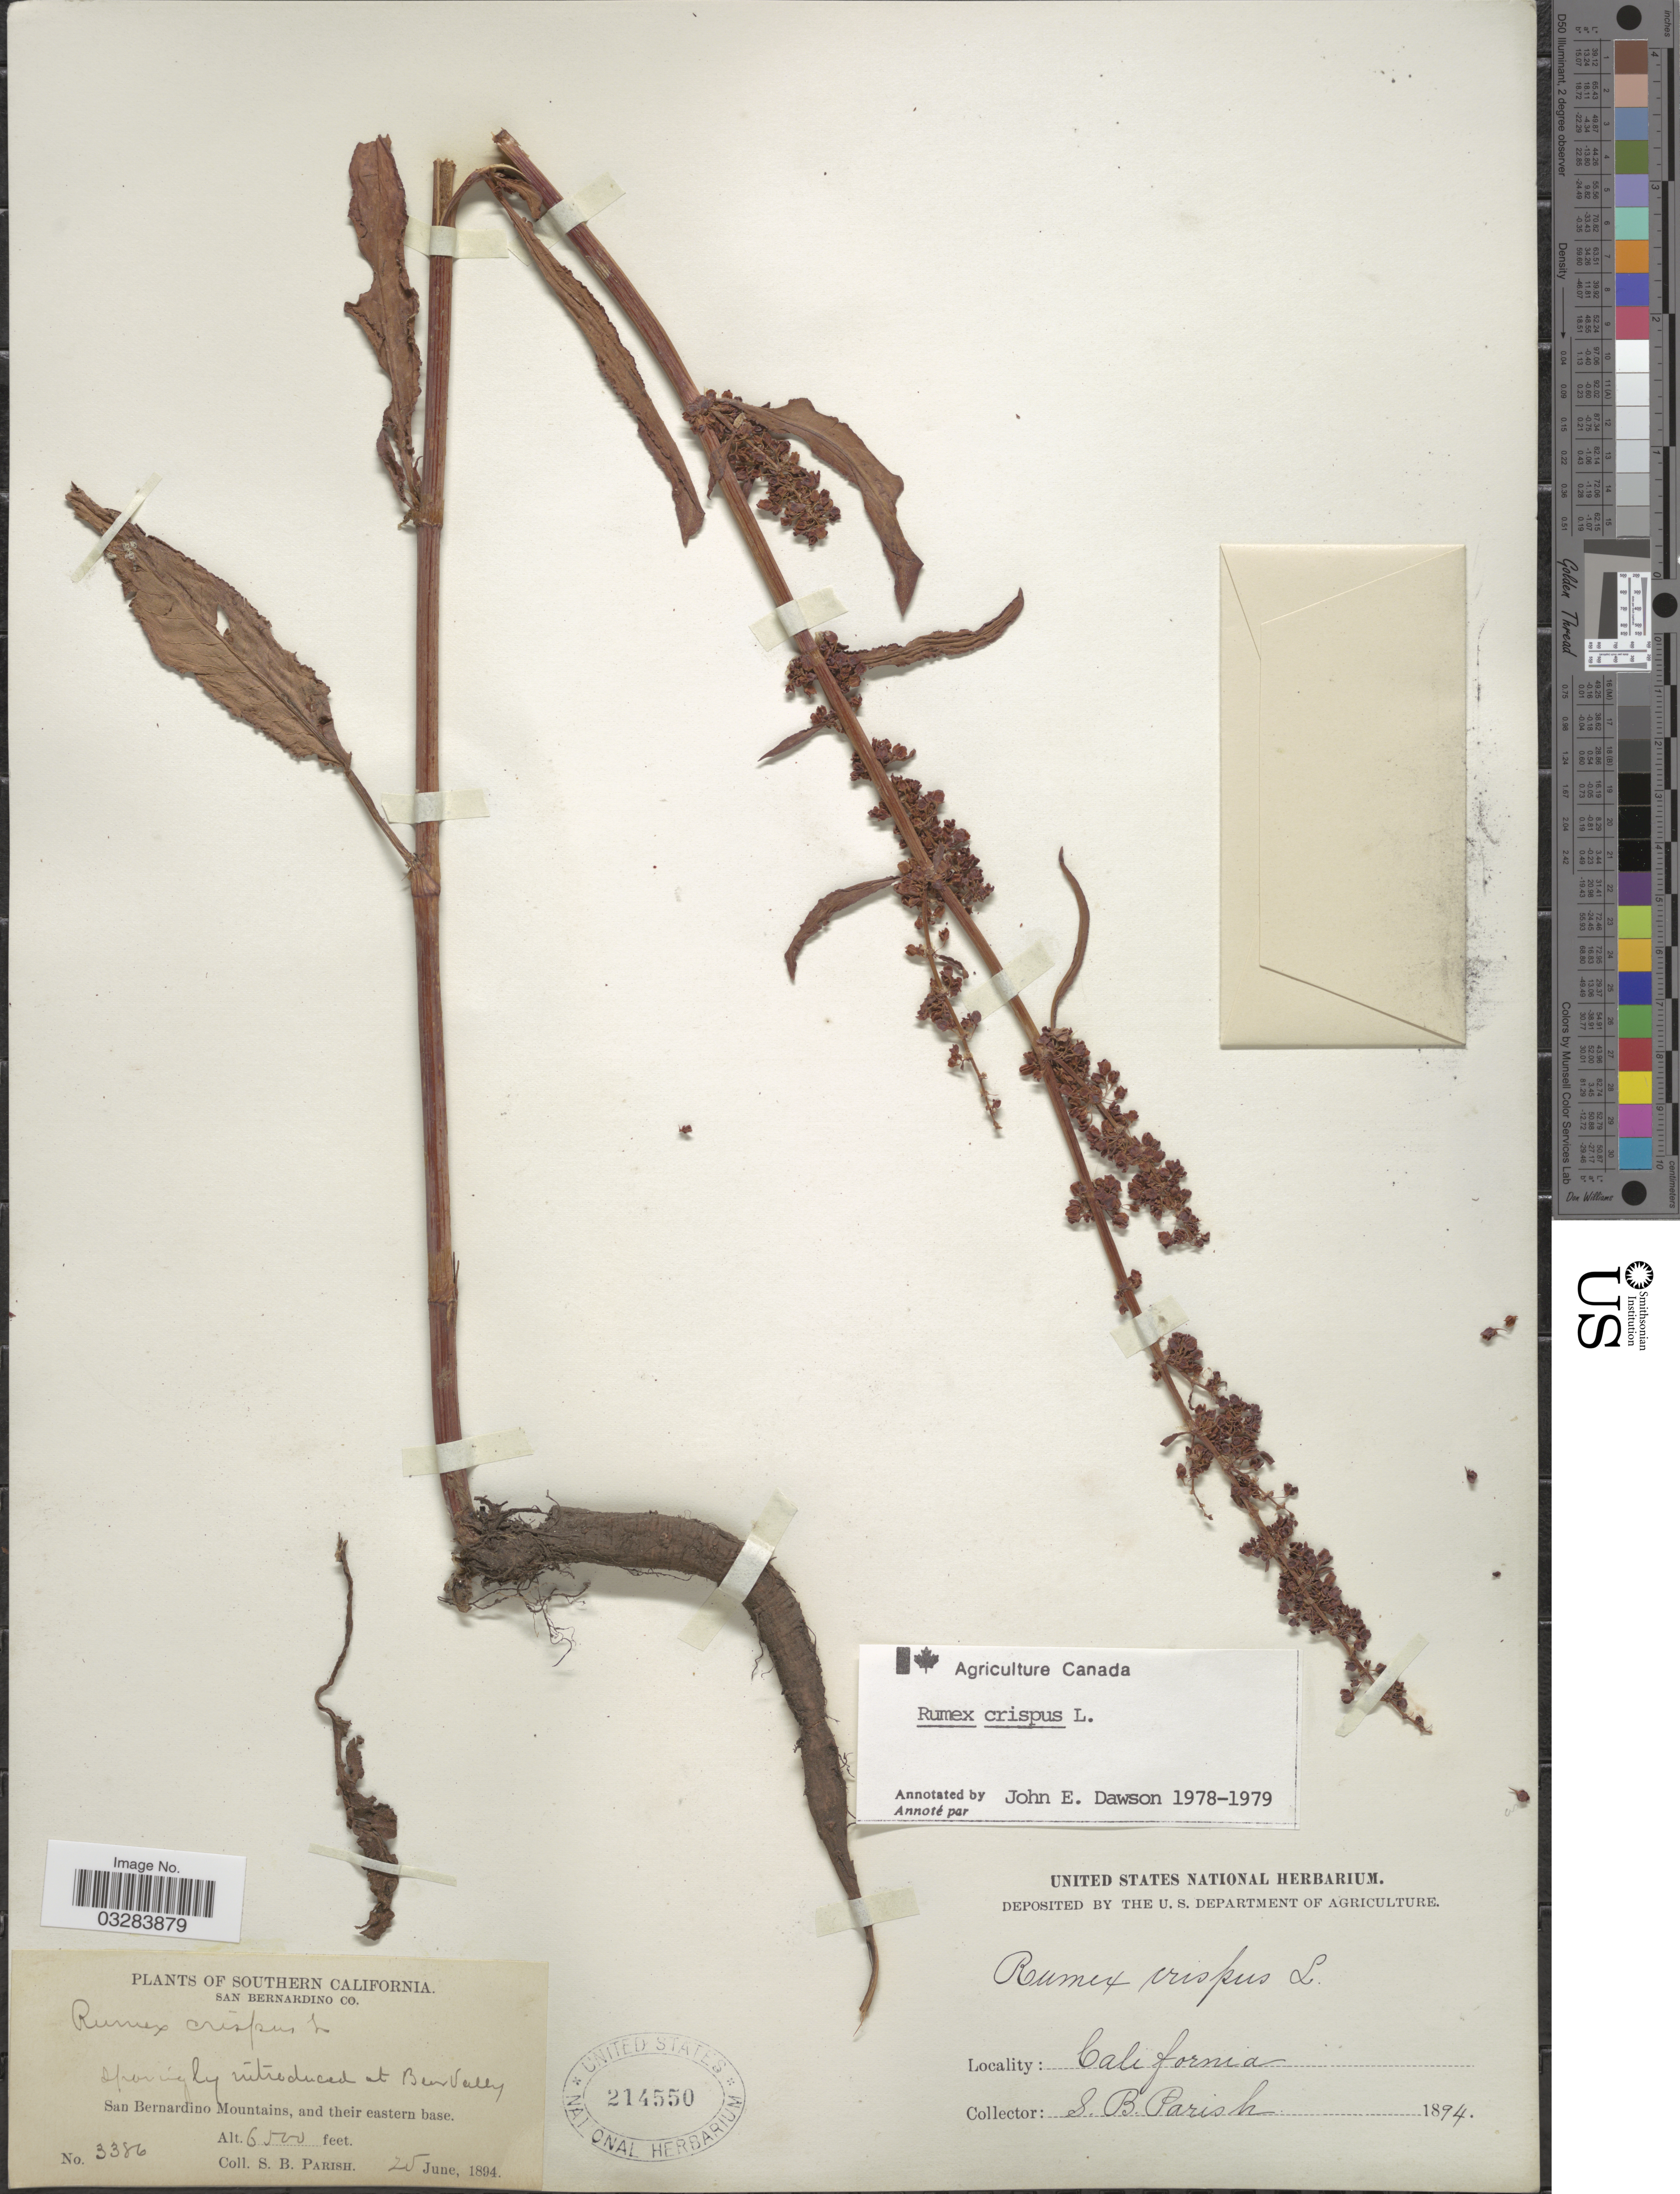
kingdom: Plantae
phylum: Tracheophyta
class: Magnoliopsida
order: Caryophyllales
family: Polygonaceae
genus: Rumex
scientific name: Rumex crispus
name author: L.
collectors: S. B. Parish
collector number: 3386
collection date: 1894-06-25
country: United States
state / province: California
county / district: San Bernardino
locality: Southern California. San Bernardino Co. Bear Valley. San Bernardino Mountains, and their eastern base.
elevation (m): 1981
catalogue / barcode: US 214550